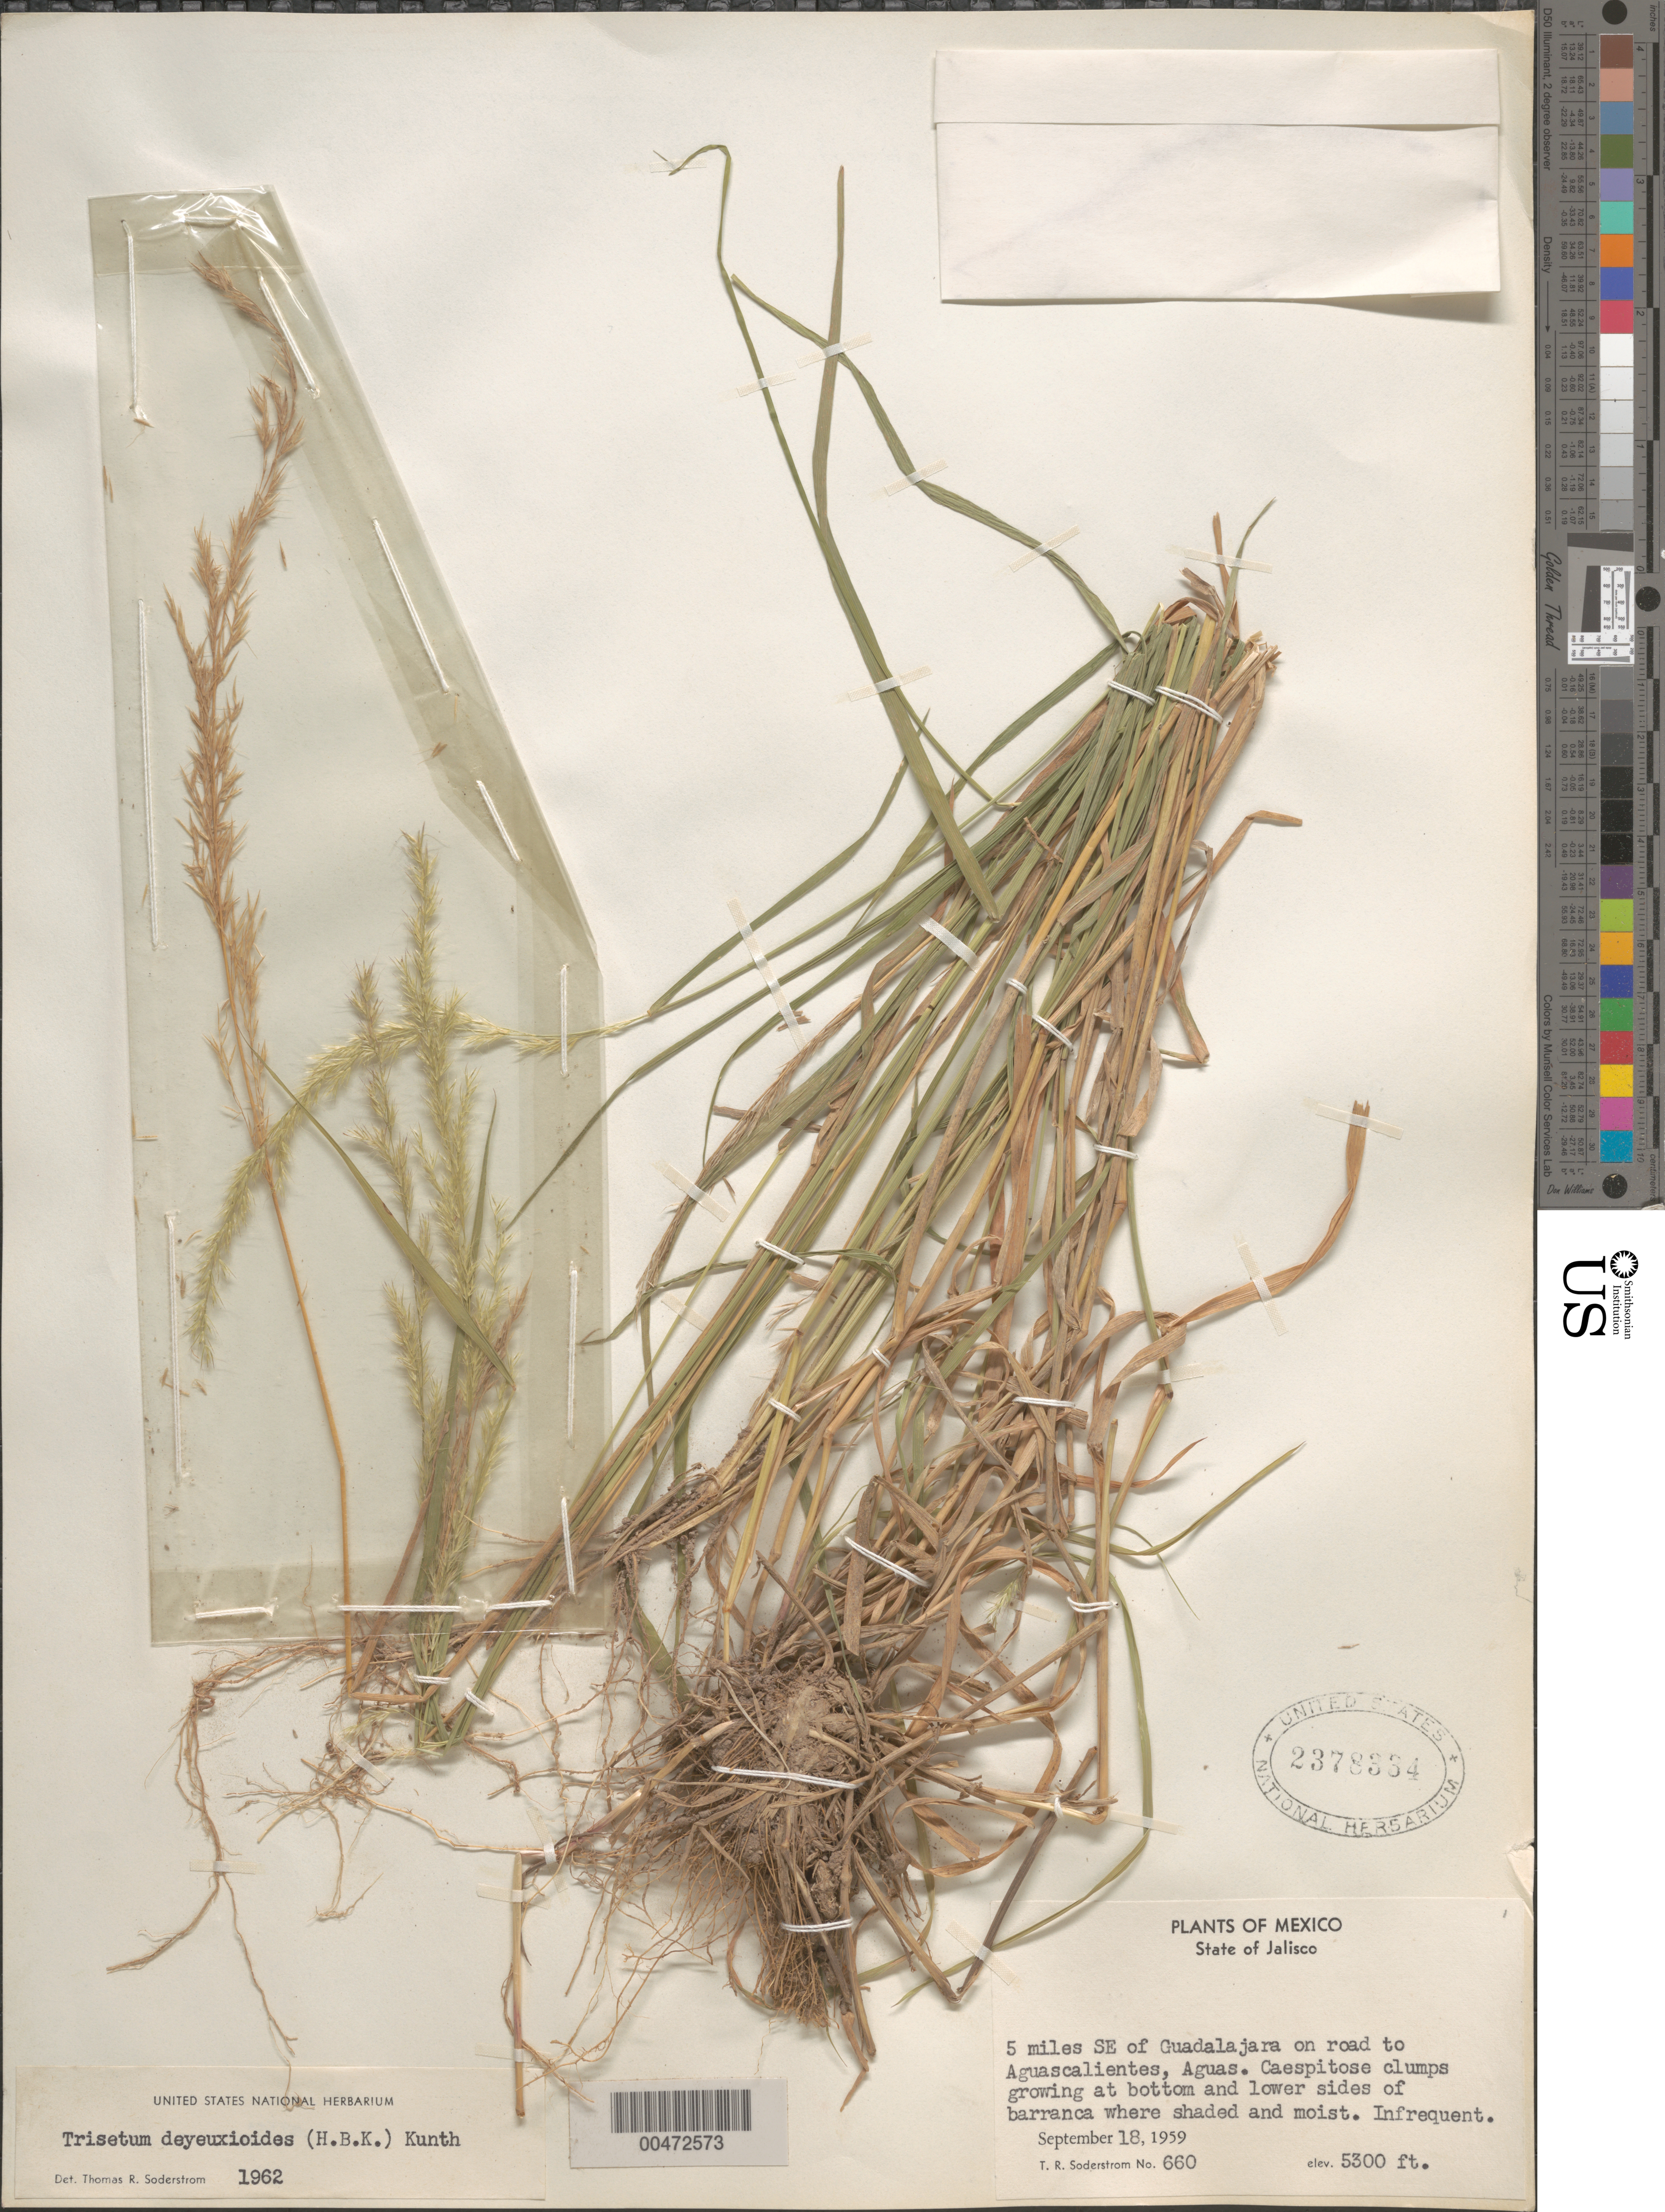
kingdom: Plantae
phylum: Tracheophyta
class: Liliopsida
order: Poales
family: Poaceae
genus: Trisetum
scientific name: Trisetum deyeuxioides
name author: (Kunth) Kunth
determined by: Soderstrom, T. R.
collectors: T. R. Soderstrom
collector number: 660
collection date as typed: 18 Sep 1959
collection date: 1959-09-18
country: Mexico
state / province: Jalisco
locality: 5 mi SE of Guadalajara on rd to Aguascalientes, Aguascalientes.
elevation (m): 1615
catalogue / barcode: US 2378334